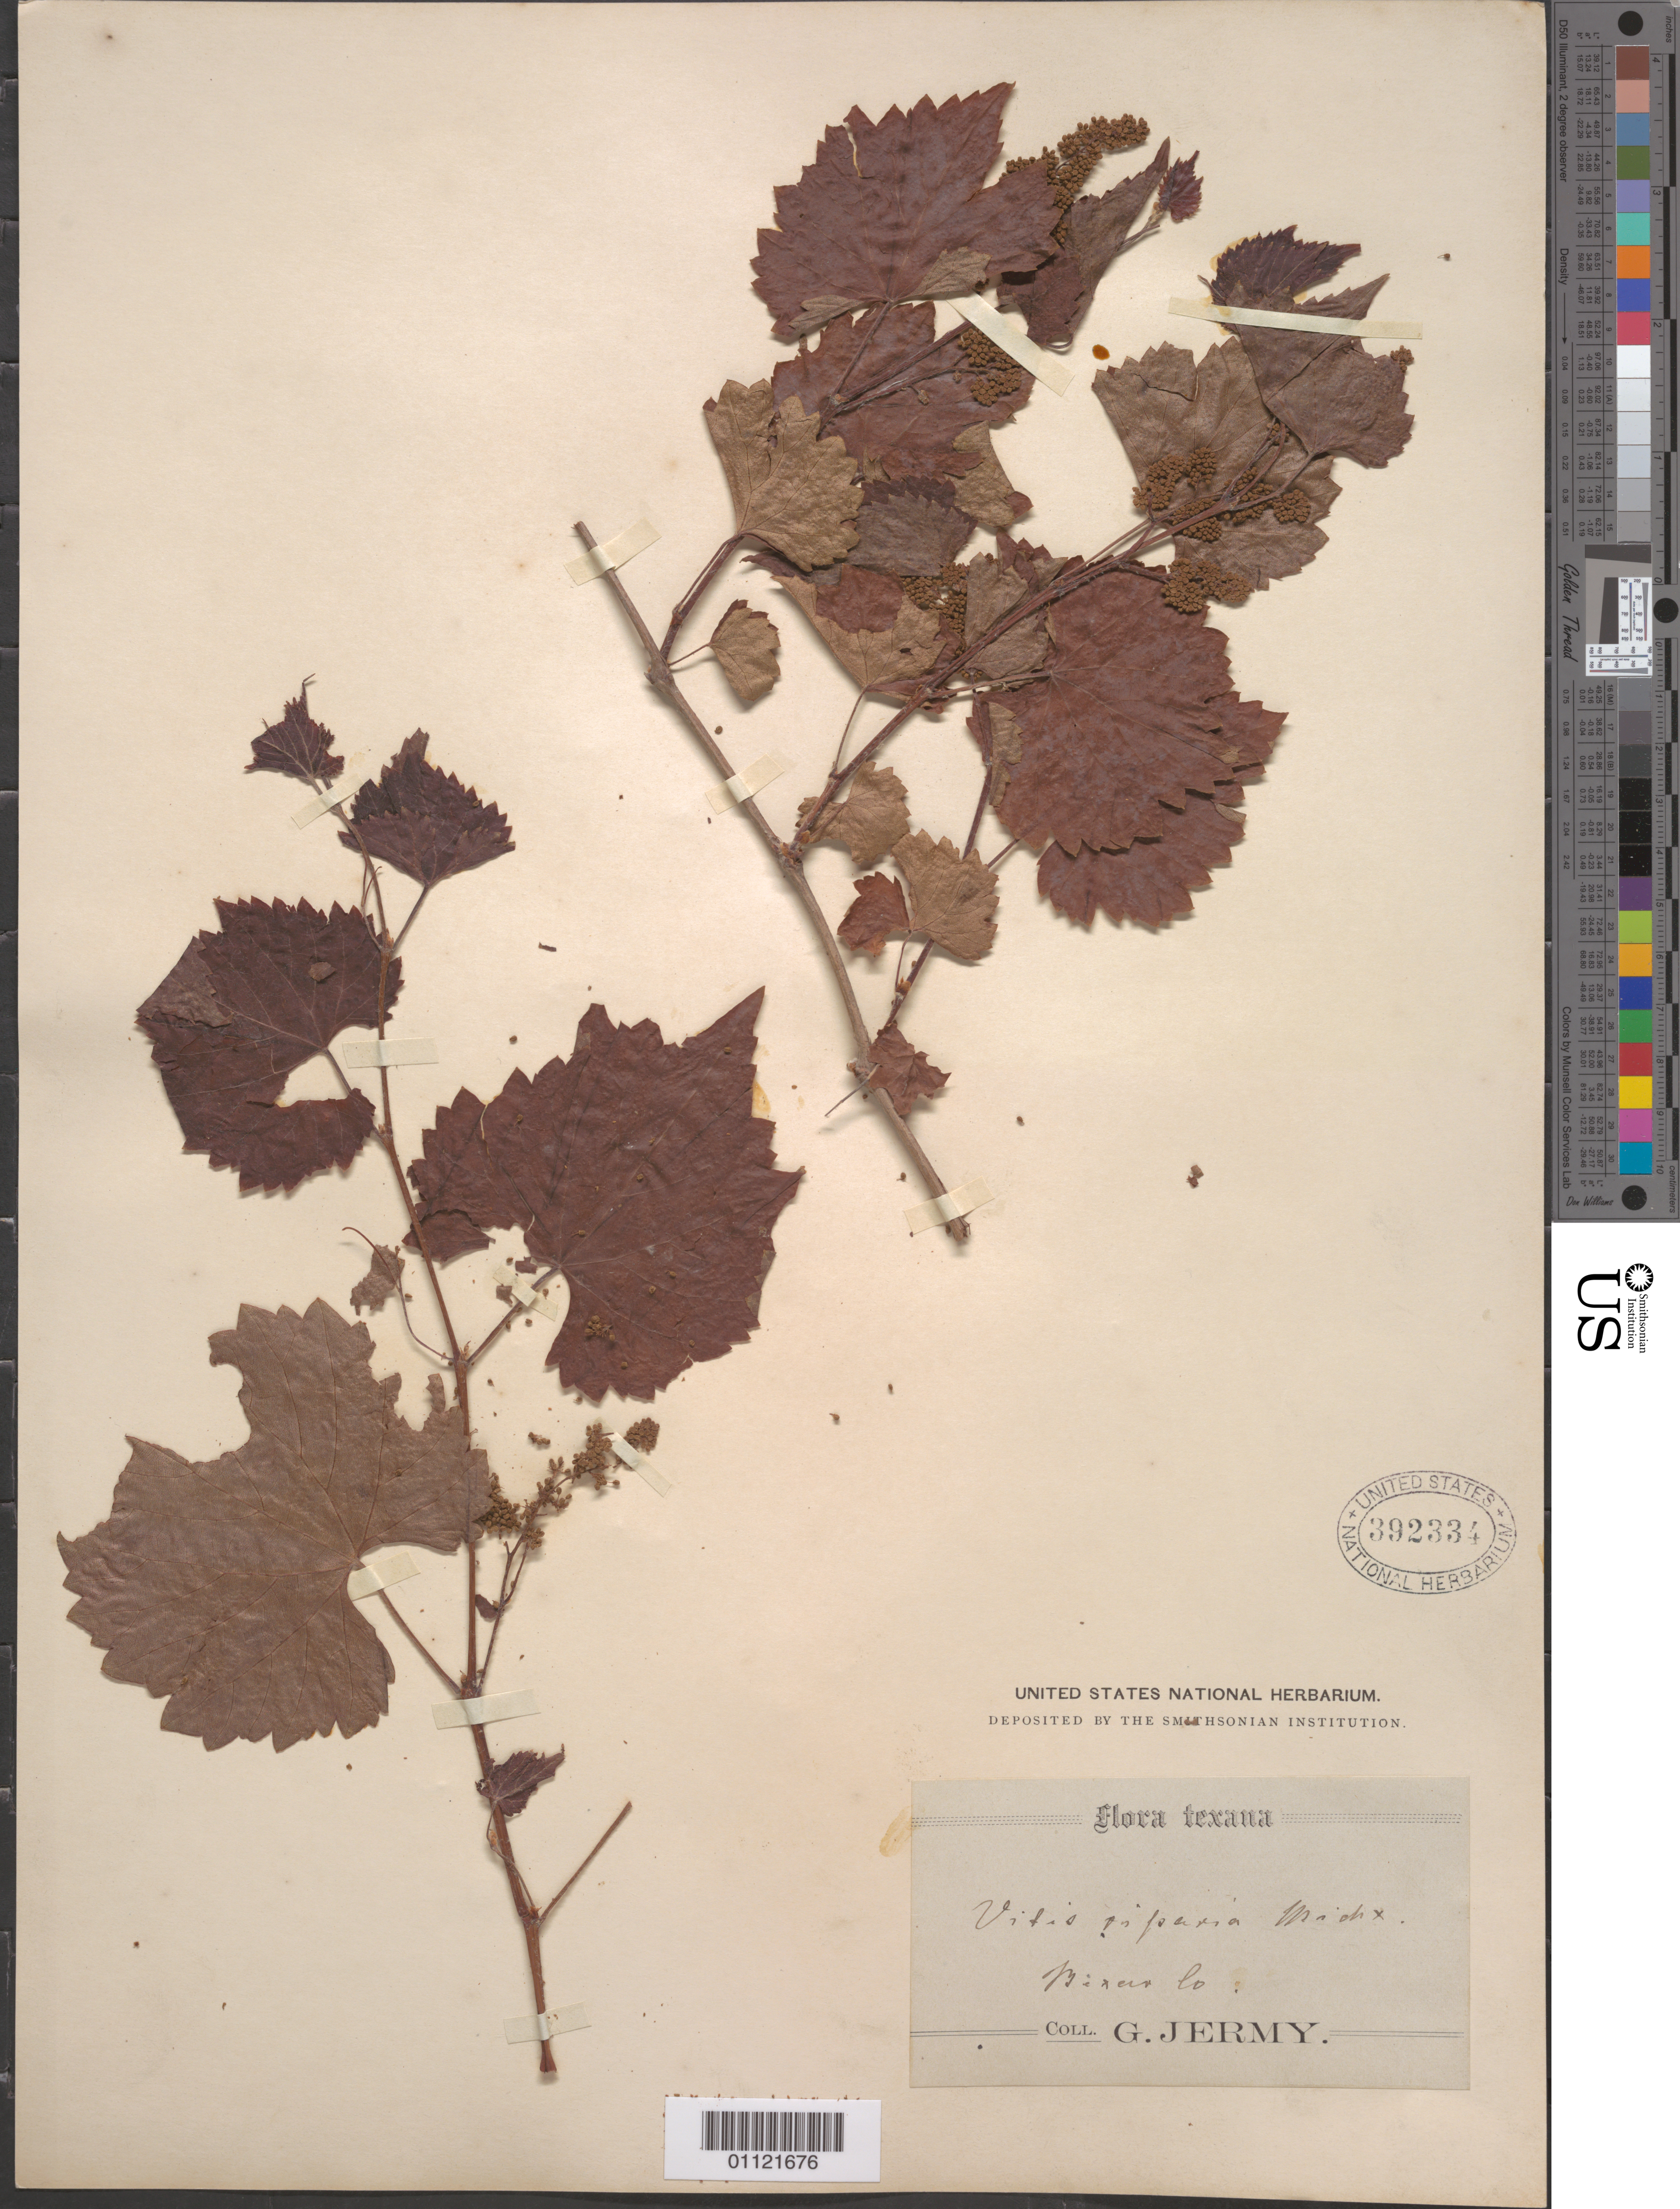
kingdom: Plantae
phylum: Tracheophyta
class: Magnoliopsida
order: Vitales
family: Vitaceae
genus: Vitis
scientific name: Vitis vulpina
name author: L.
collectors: G. Jermy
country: United States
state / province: Texas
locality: Bexar Co.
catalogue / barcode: US 392334